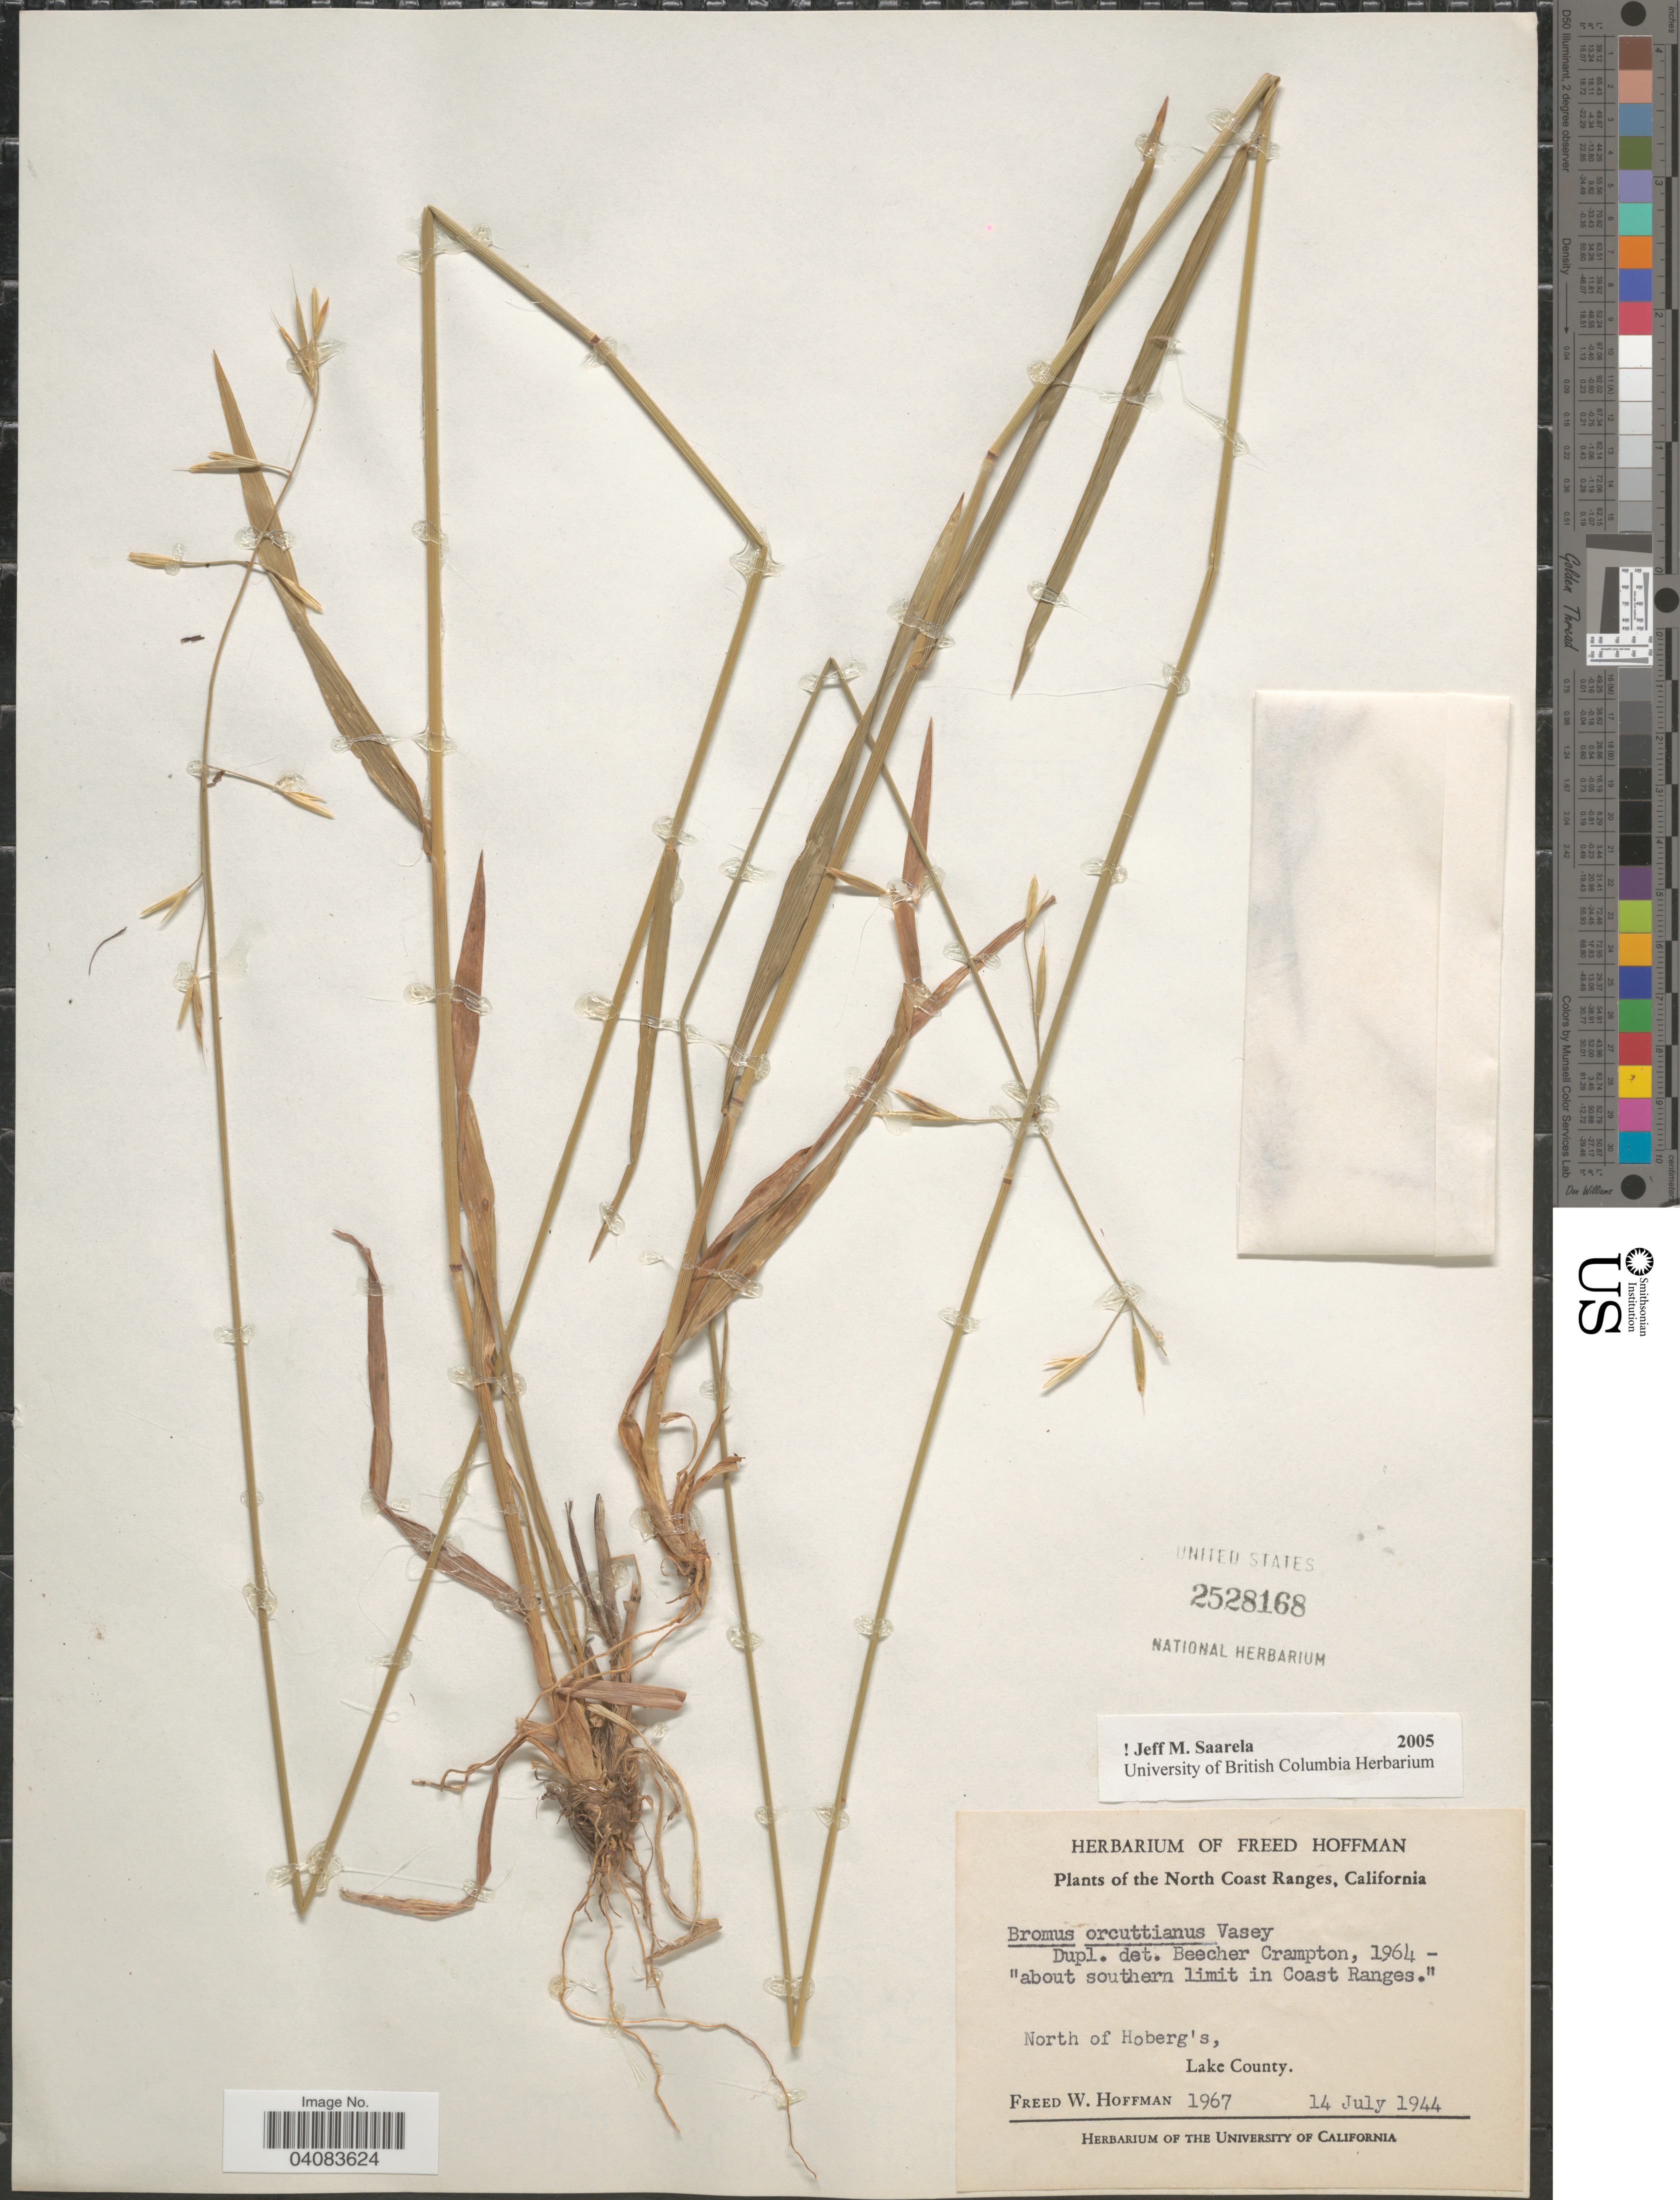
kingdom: Plantae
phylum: Tracheophyta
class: Liliopsida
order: Poales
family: Poaceae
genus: Bromus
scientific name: Bromus orcuttianus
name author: Vasey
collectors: F. Hoffman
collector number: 1967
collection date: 1944-07-14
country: United States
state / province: California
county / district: Lake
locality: The North Coast Ranges. "About southern limit in Coast Ranges." North of Hoberg's, Lake County.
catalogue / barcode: US 2528168